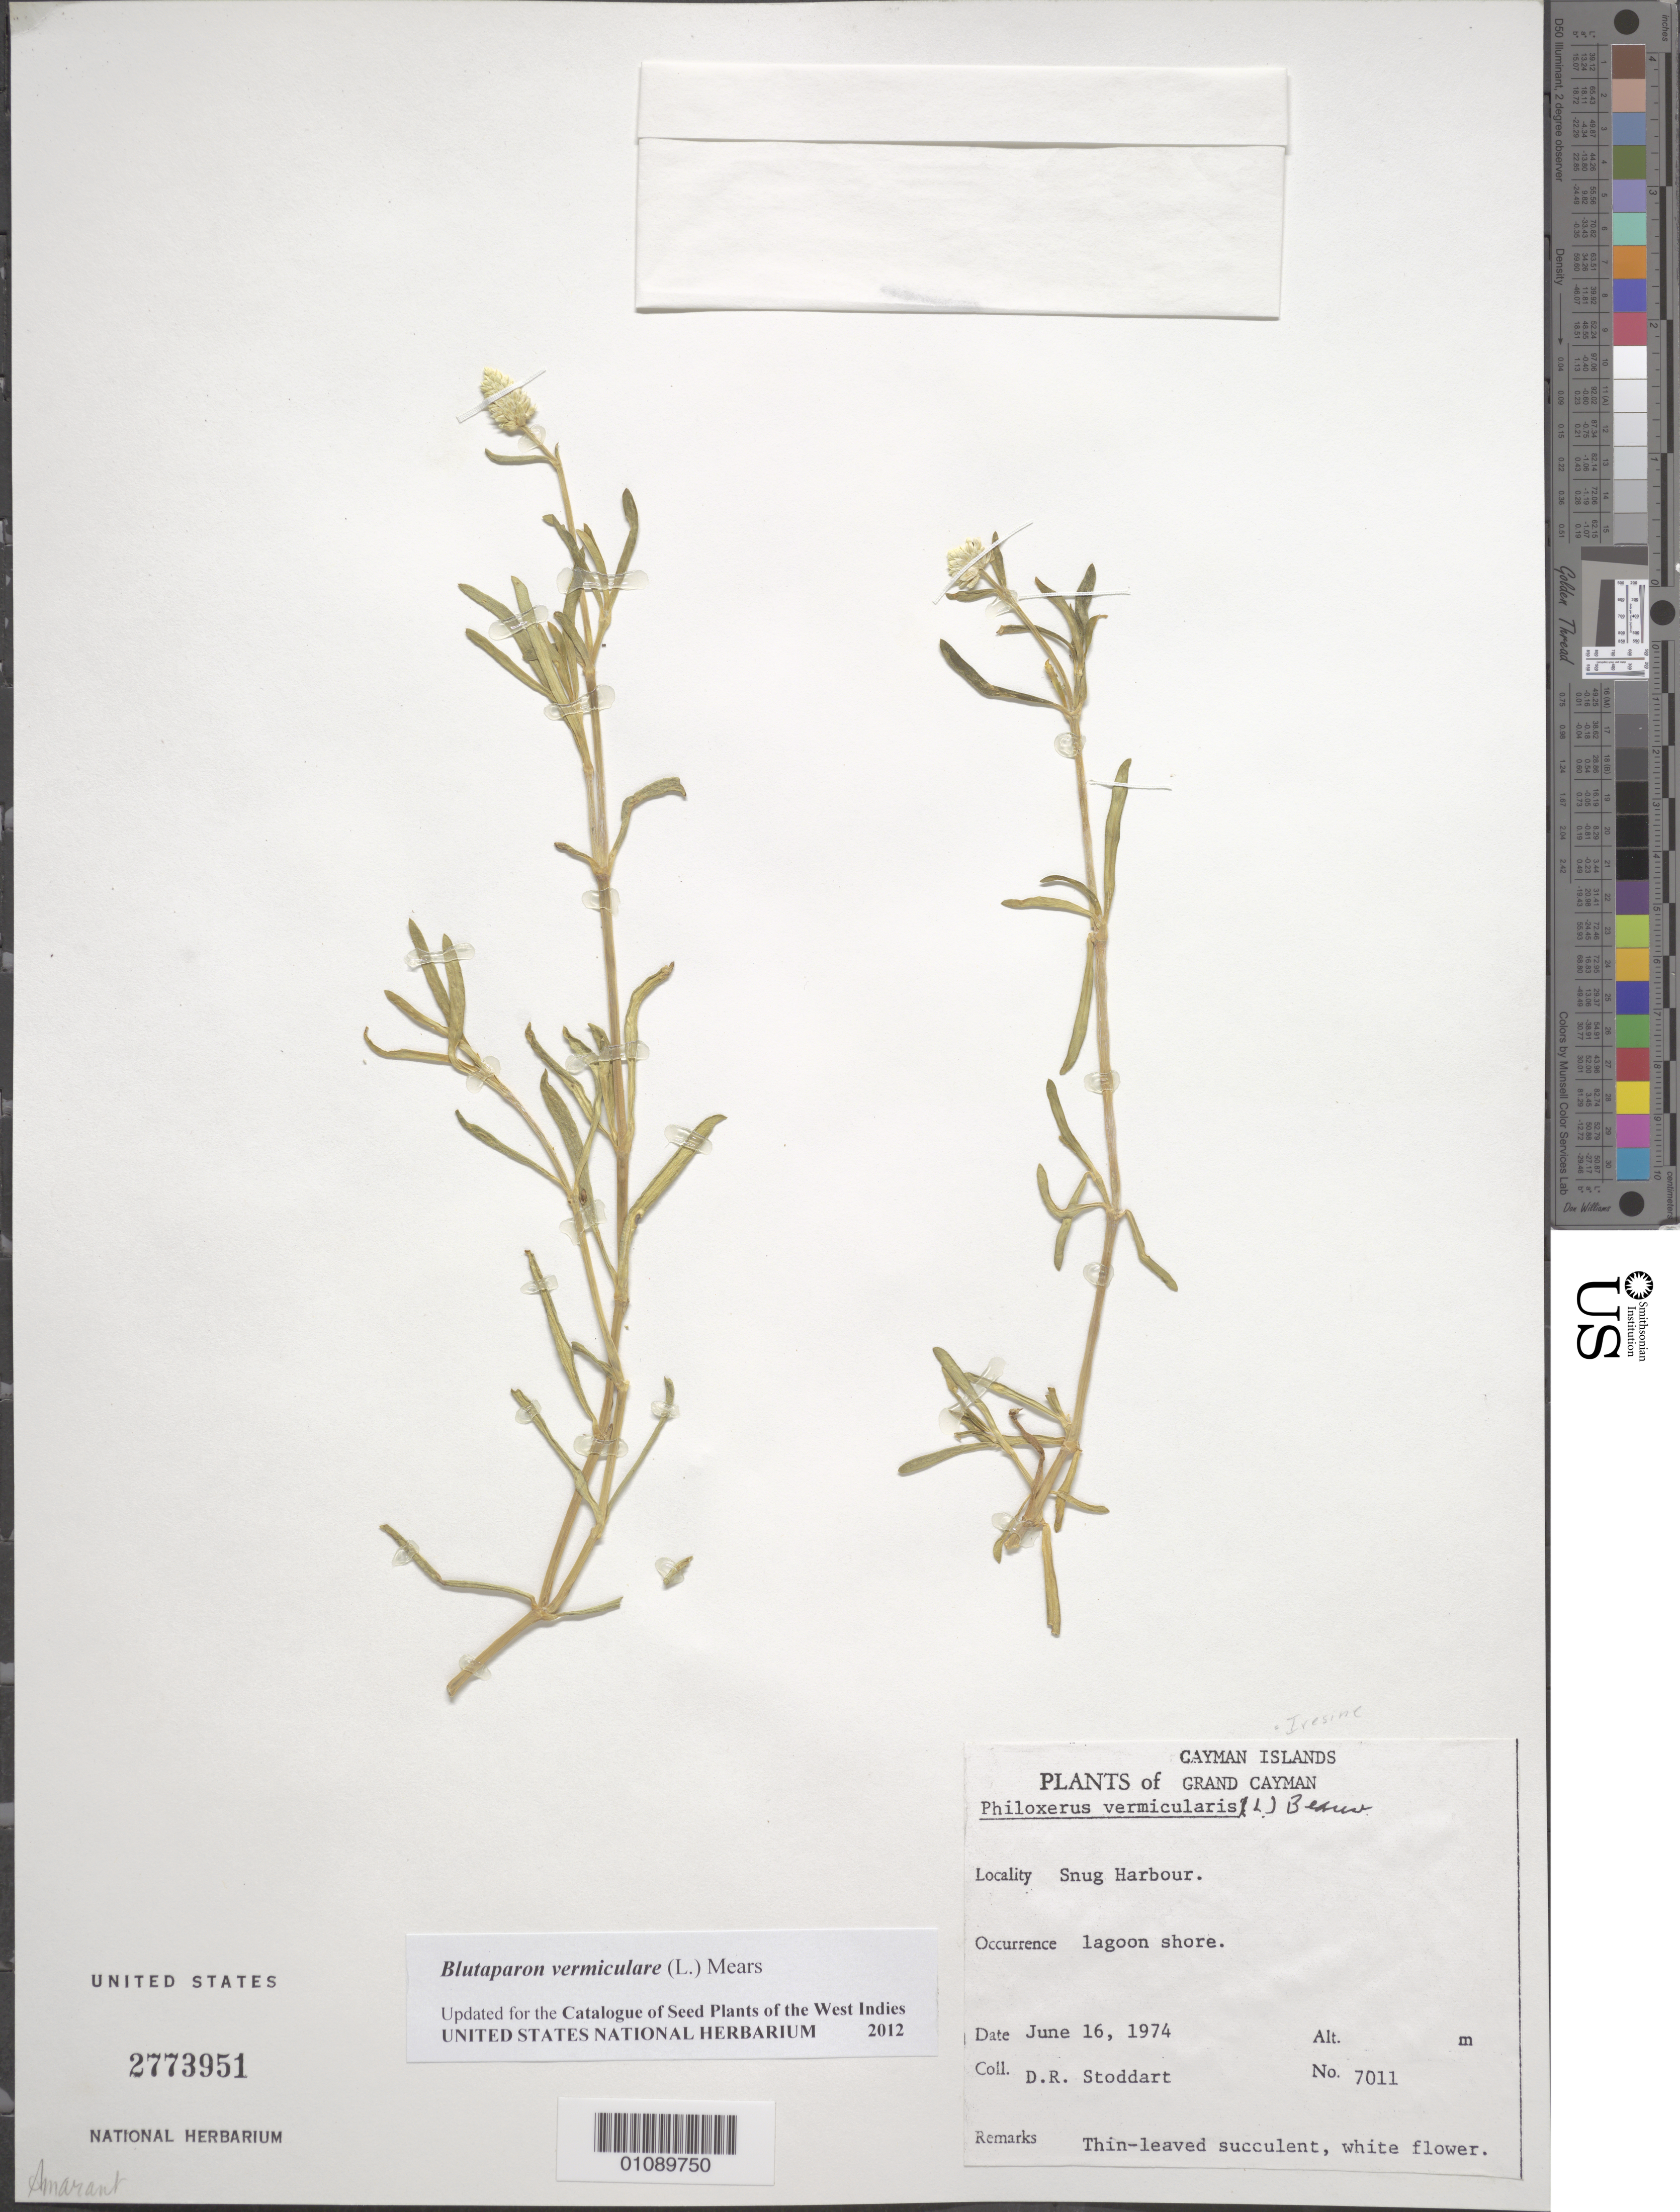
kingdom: Plantae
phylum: Tracheophyta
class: Magnoliopsida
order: Caryophyllales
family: Amaranthaceae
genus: Gomphrena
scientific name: Gomphrena vermicularis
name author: L.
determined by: Strong, Mark T., (BOT), Smithsonian Institution - National Museum of Natural History (UNITED STATES)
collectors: D. R. Stoddart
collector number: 7011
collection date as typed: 16 Jun 1974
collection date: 1974-06-16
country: Cayman Islands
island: Grand Cayman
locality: Snug harbor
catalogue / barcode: US 2773951